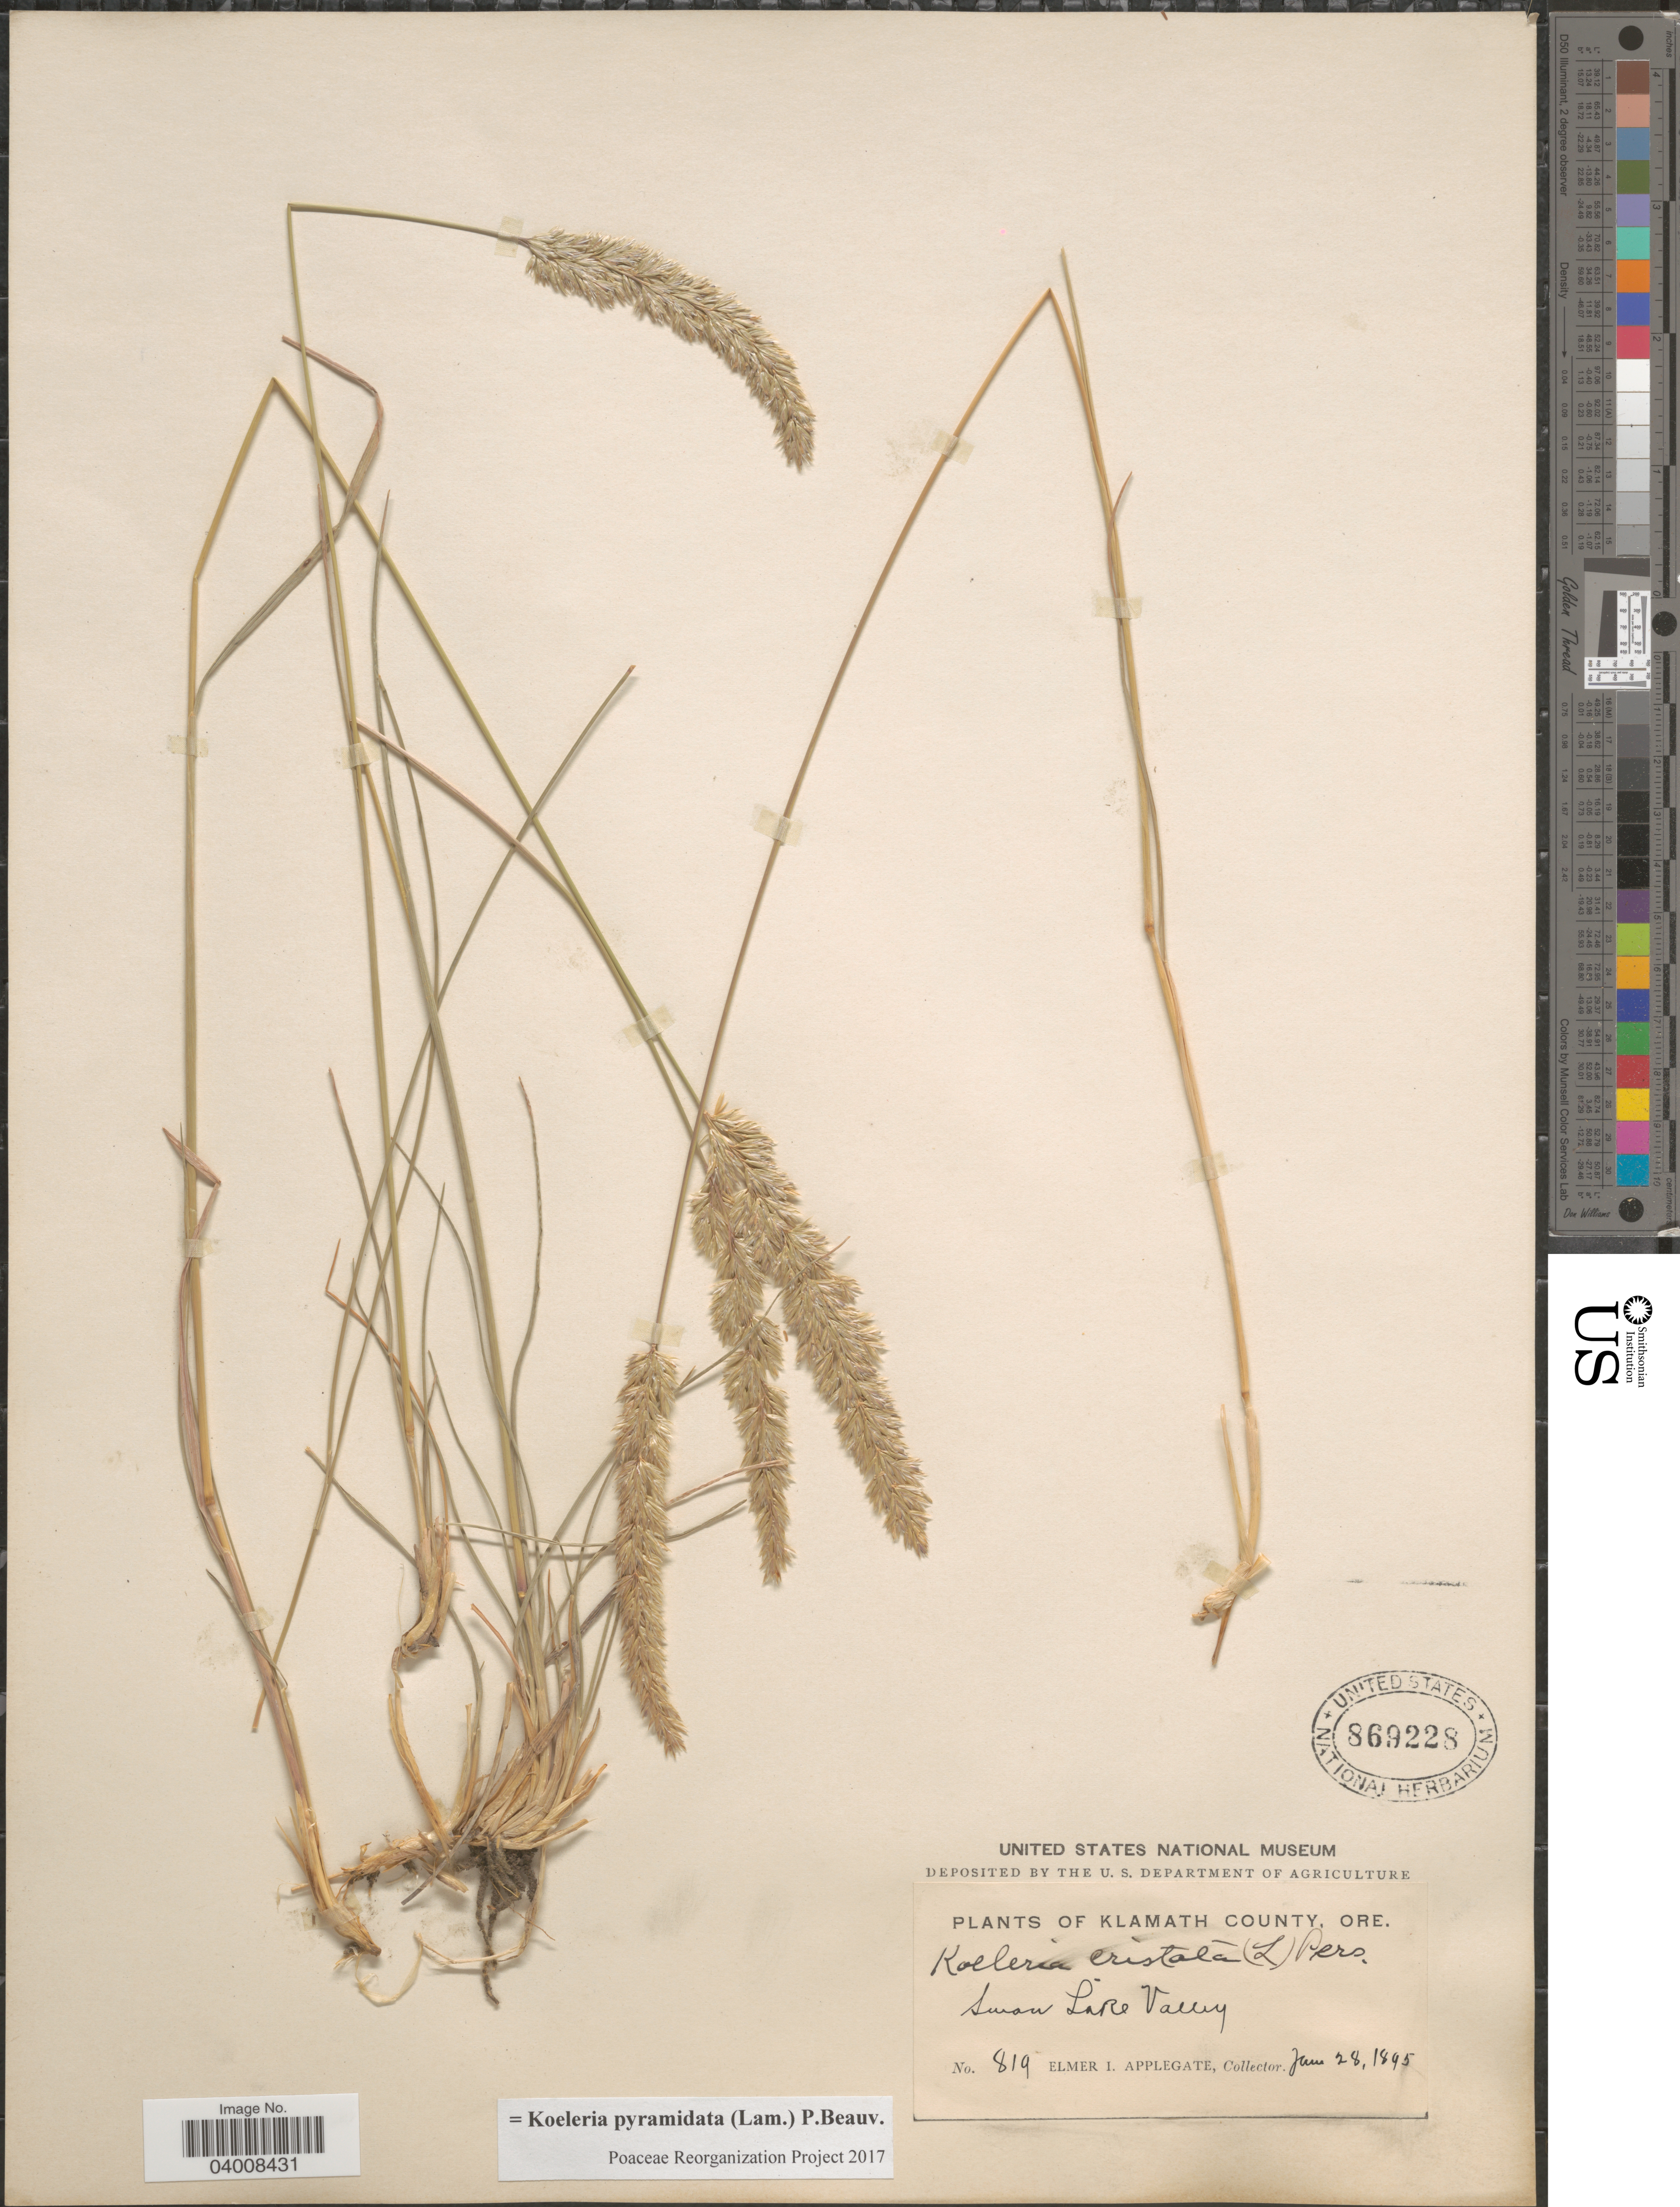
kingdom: Plantae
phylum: Tracheophyta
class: Liliopsida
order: Poales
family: Poaceae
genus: Koeleria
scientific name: Koeleria pyramidata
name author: (Lam.) P. Beauv.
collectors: E. I. Applegate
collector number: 819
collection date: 1895-06-28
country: United States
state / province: Oregon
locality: Klamath County. Swan Lake Valley.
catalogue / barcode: US 869228